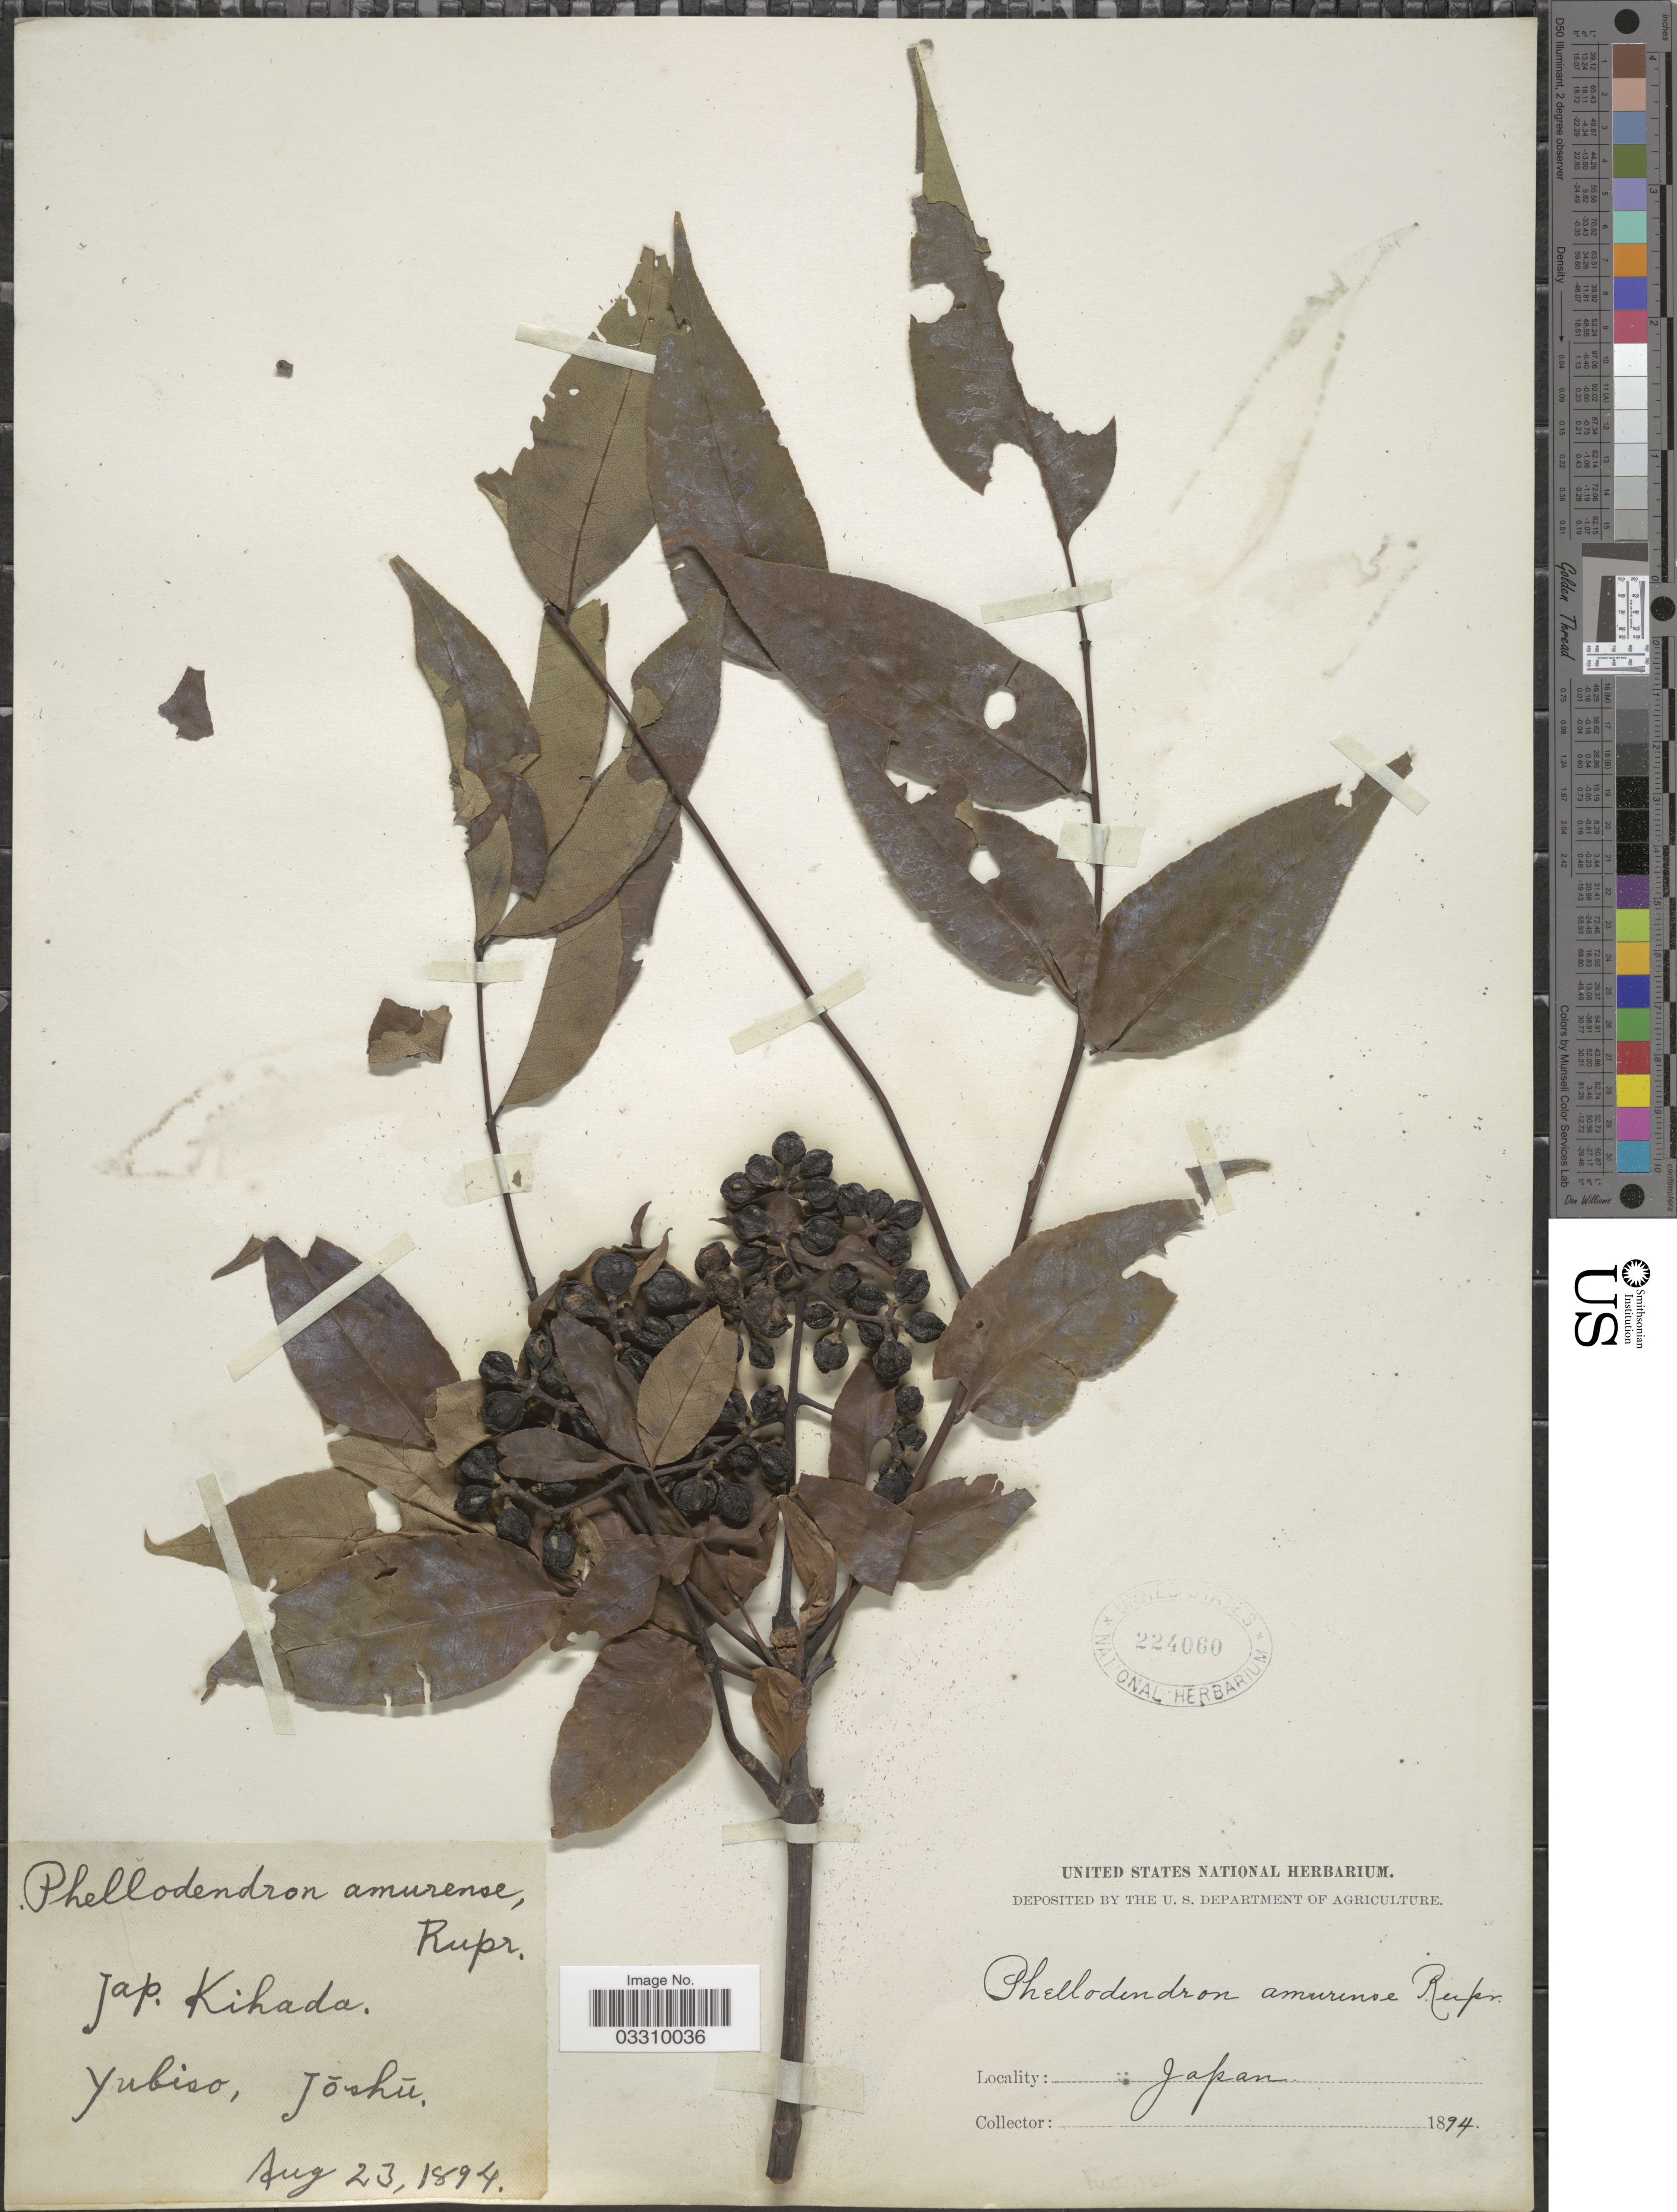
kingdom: Plantae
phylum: Tracheophyta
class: Magnoliopsida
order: Sapindales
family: Rutaceae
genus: Phellodendron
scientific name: Phellodendron amurense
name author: Rupr.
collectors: ex herb. United States National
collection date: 1894-08-23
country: Japan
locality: Yubiso, Jōshū.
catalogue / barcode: US 224060